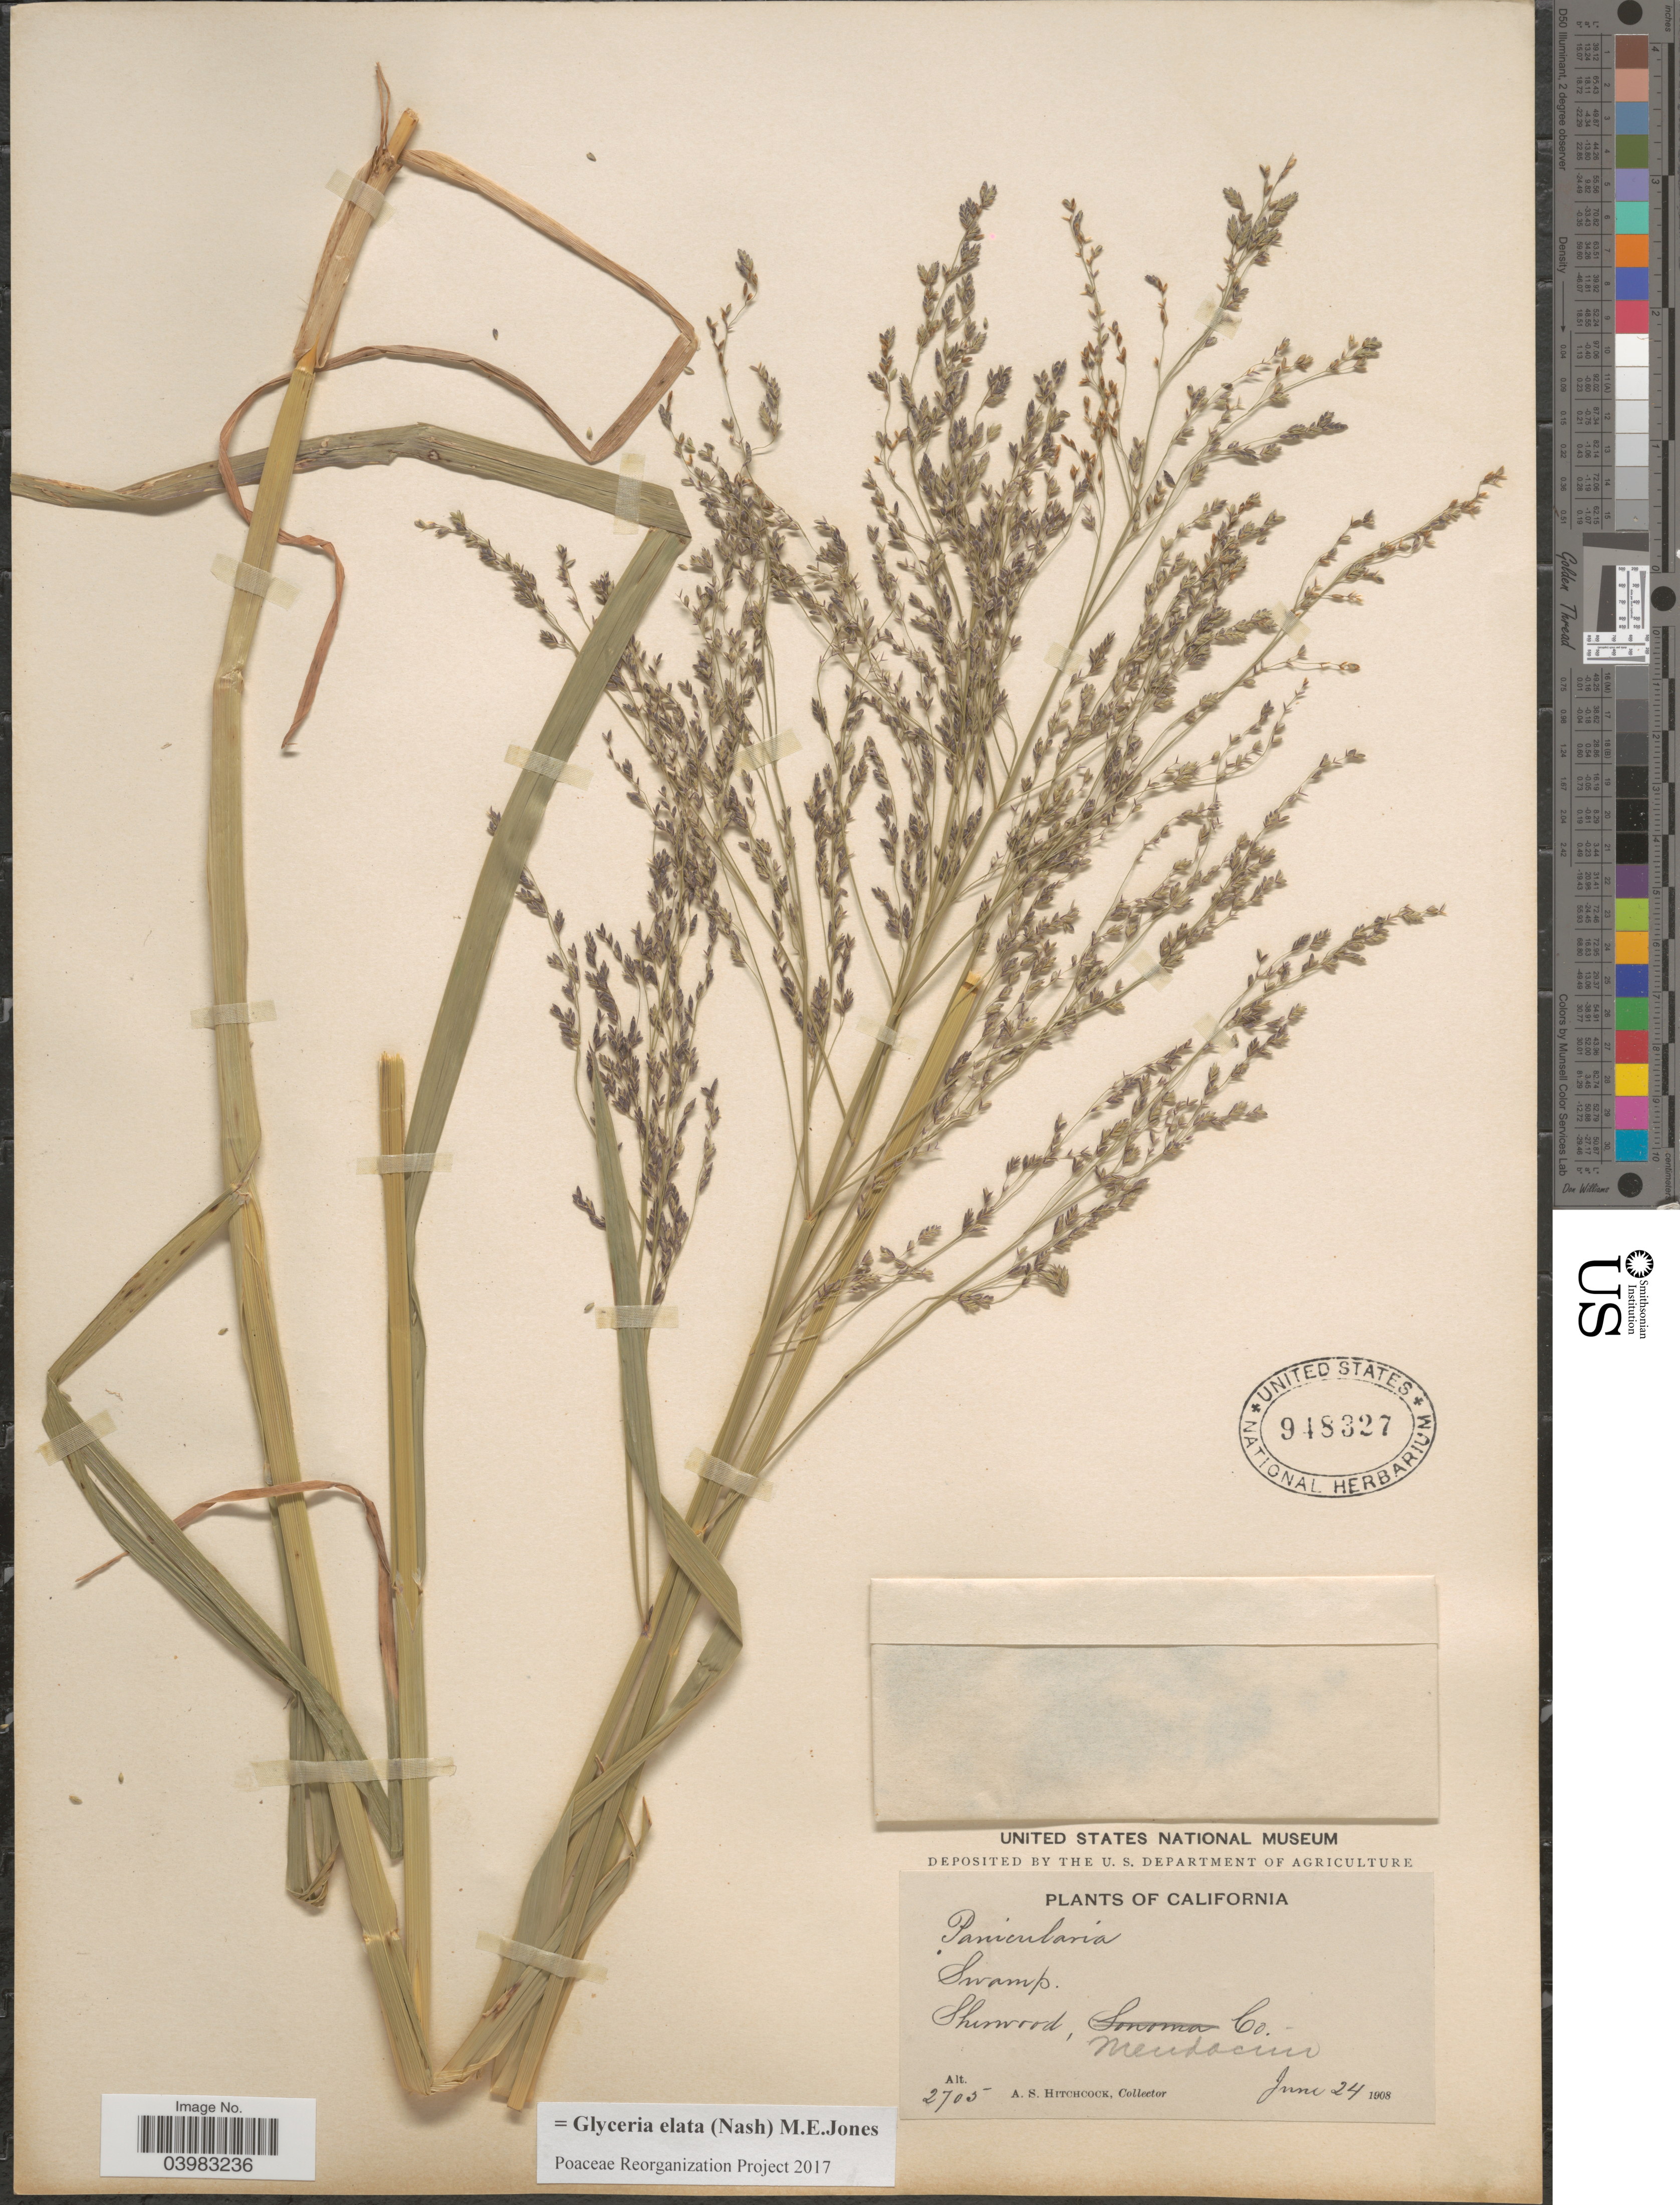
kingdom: Plantae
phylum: Tracheophyta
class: Liliopsida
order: Poales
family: Poaceae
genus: Glyceria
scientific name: Glyceria elata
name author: (Nash) M.E. Jones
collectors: A. S. Hitchcock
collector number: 2705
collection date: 1908-06-24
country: United States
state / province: California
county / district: Mendocino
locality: Sherwood, Mendocino Co.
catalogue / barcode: US 948327